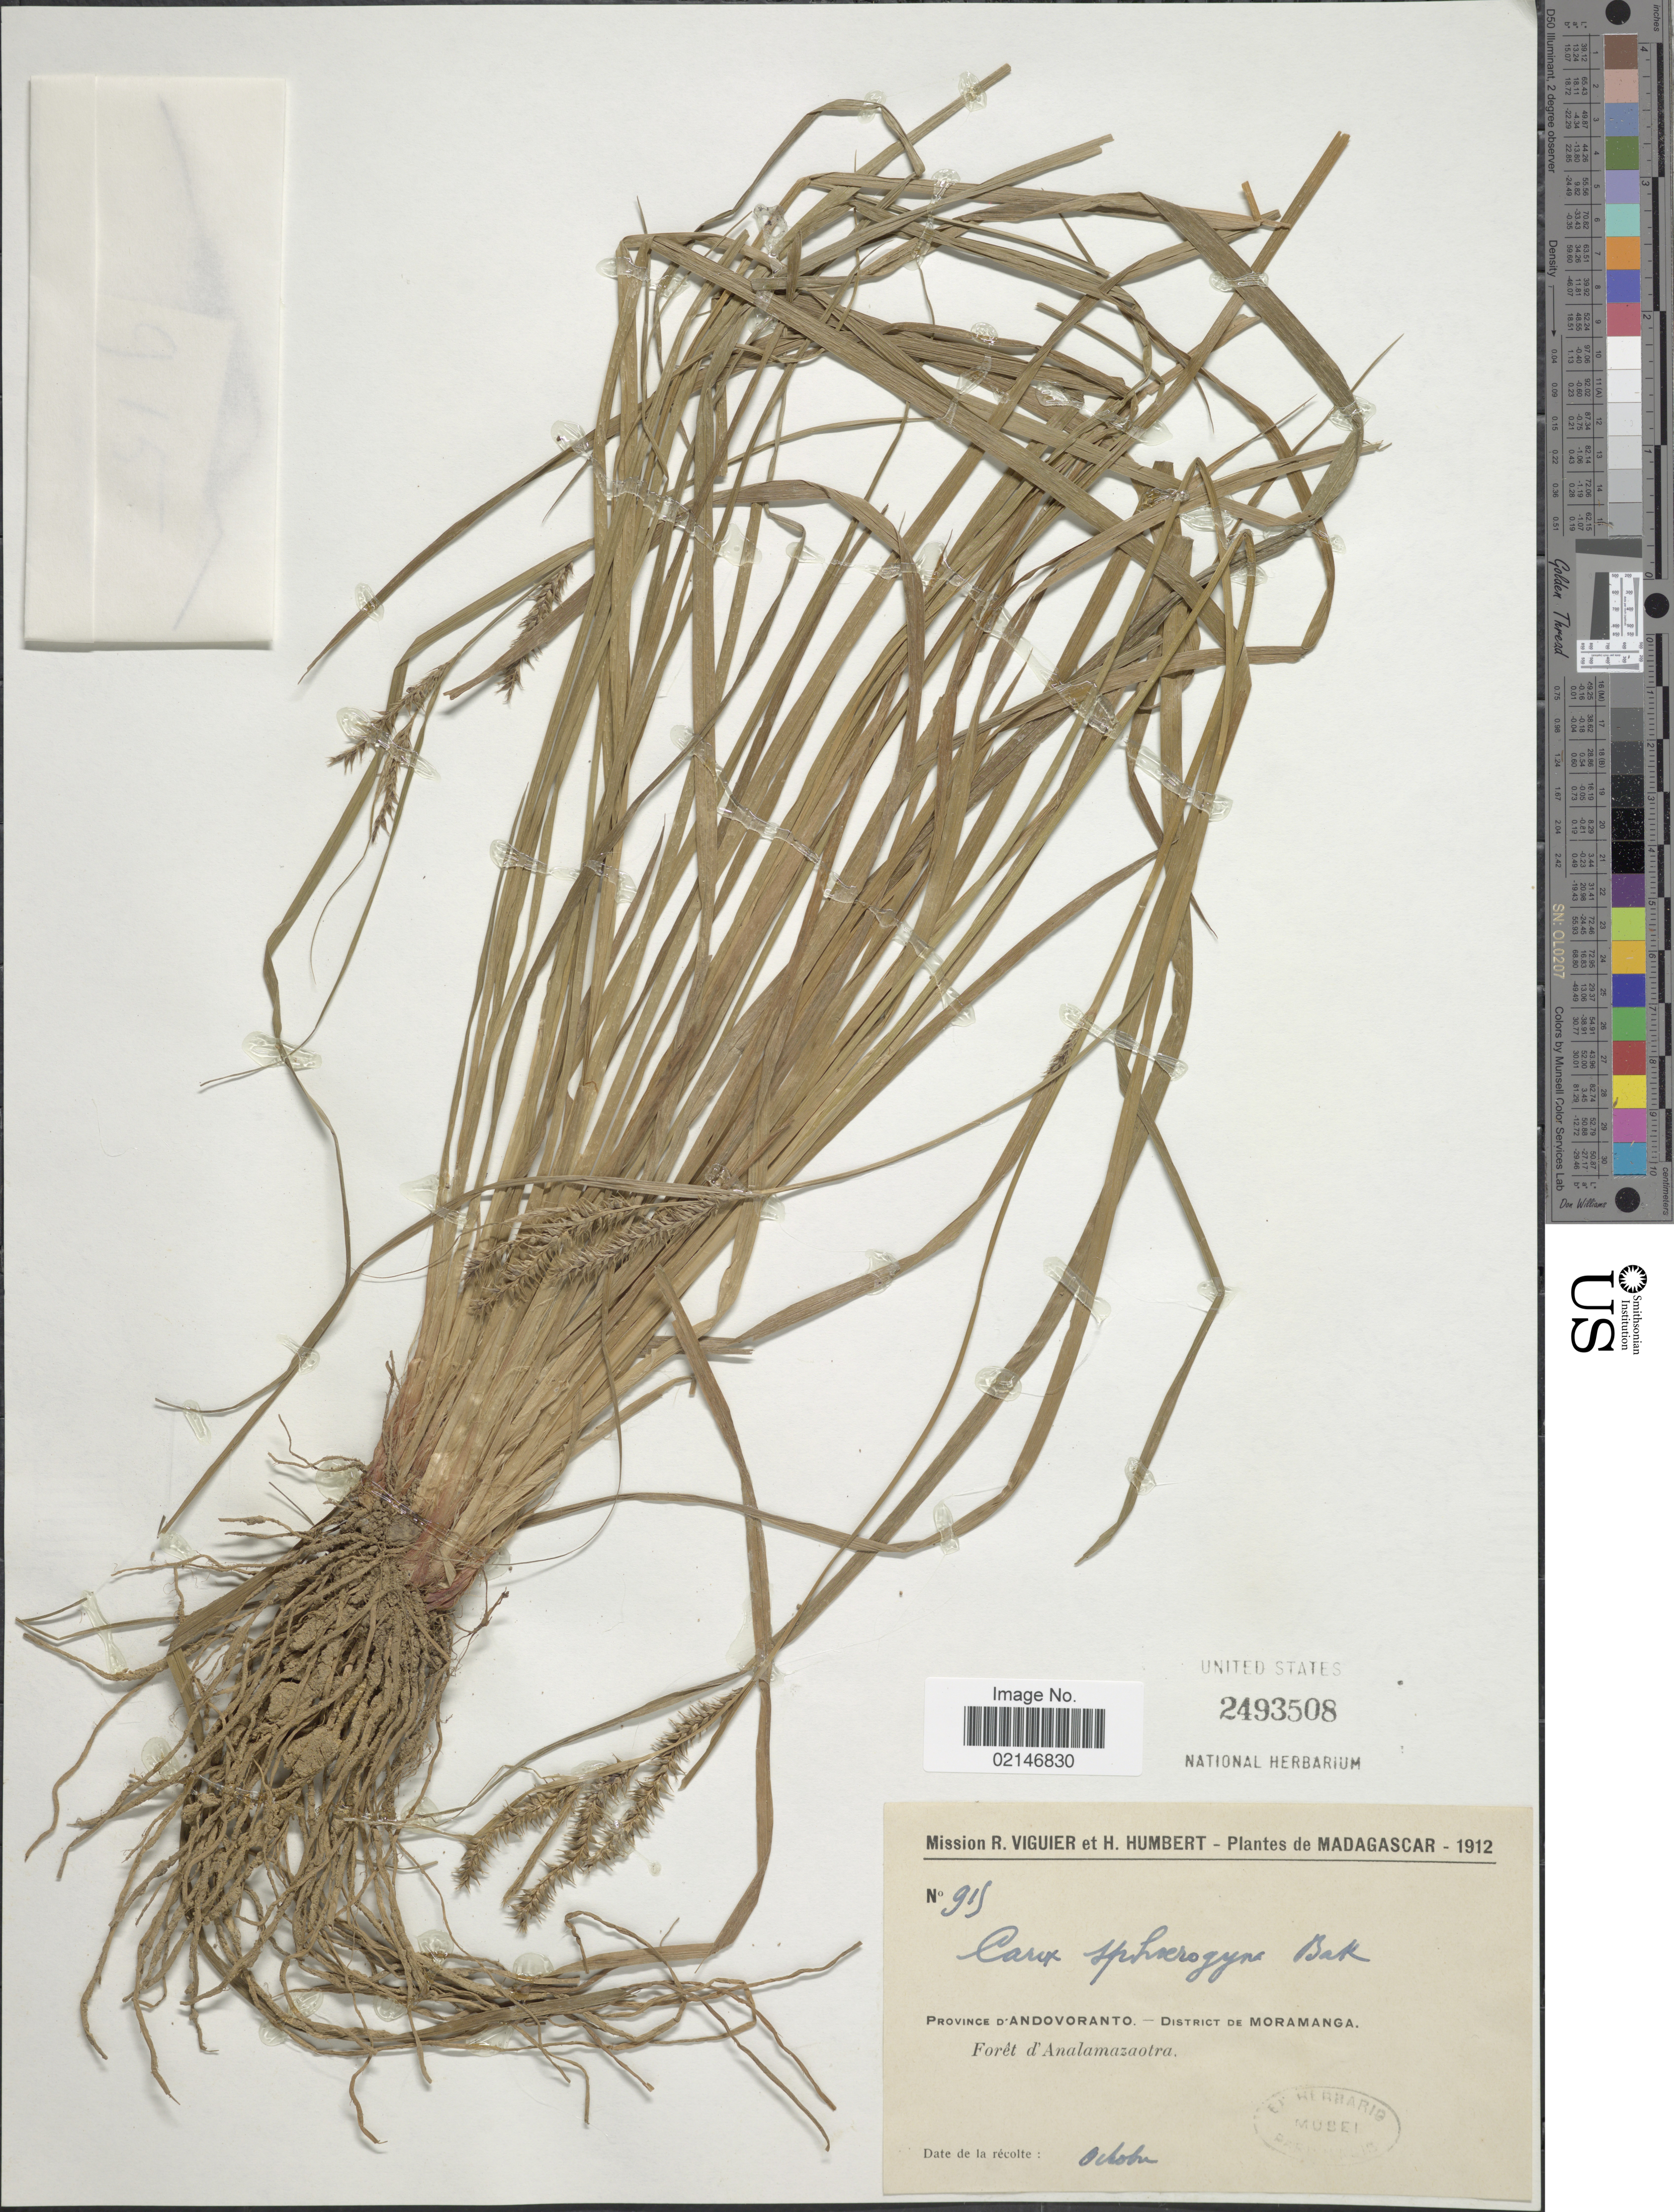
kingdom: Plantae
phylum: Tracheophyta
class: Liliopsida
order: Poales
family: Cyperaceae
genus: Carex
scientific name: Carex sphaerogyna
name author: Baker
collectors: R. Viguier & H. Humbert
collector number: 915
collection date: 1912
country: Madagascar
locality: Province d'Andovoranto - District de Moramanga, Foret d'Analamazaotra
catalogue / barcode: US 2493508